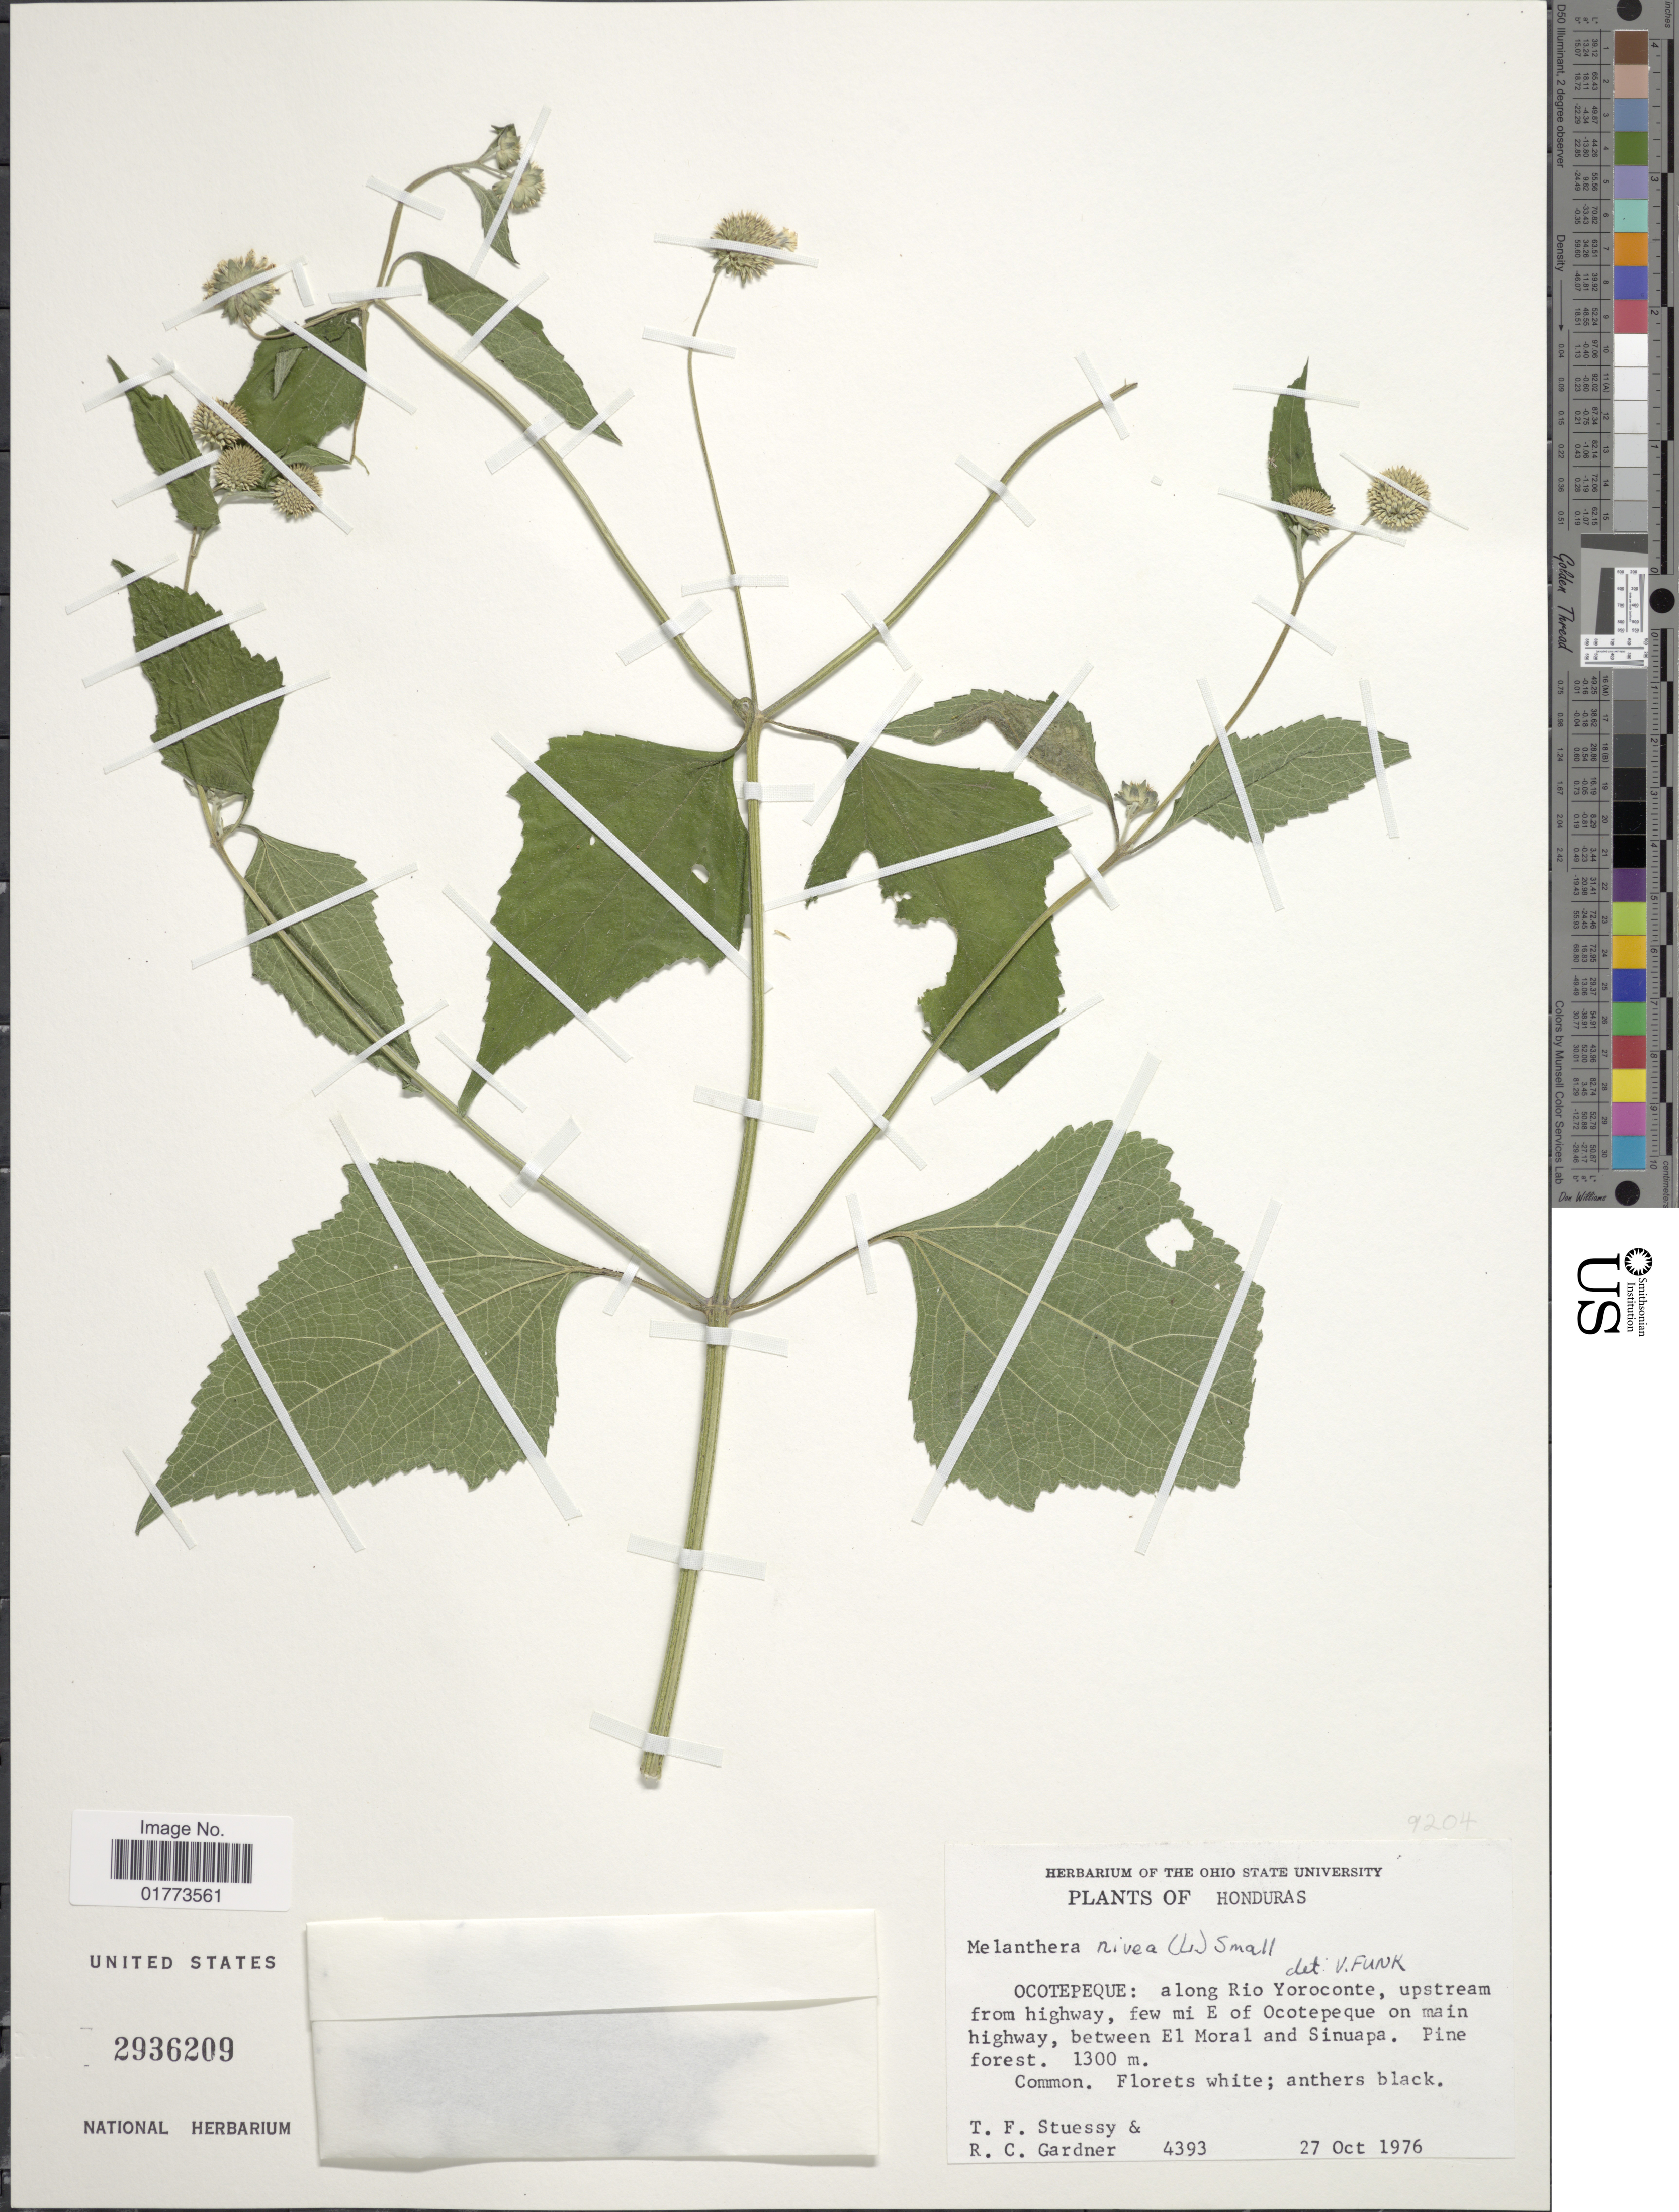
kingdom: Plantae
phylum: Tracheophyta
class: Magnoliopsida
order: Asterales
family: Asteraceae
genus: Melanthera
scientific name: Melanthera nivea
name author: (L.) Small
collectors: T. Stuessy & R. C. Gardner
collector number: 4393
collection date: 1976-10-27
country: Honduras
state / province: Ocotepeque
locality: Along Rio Yoroconte, upstream from highway, few mi E of Ocotepeque on main highway, between El Moral and Sinuapa, Pine forest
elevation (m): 1300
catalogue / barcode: US 2936209